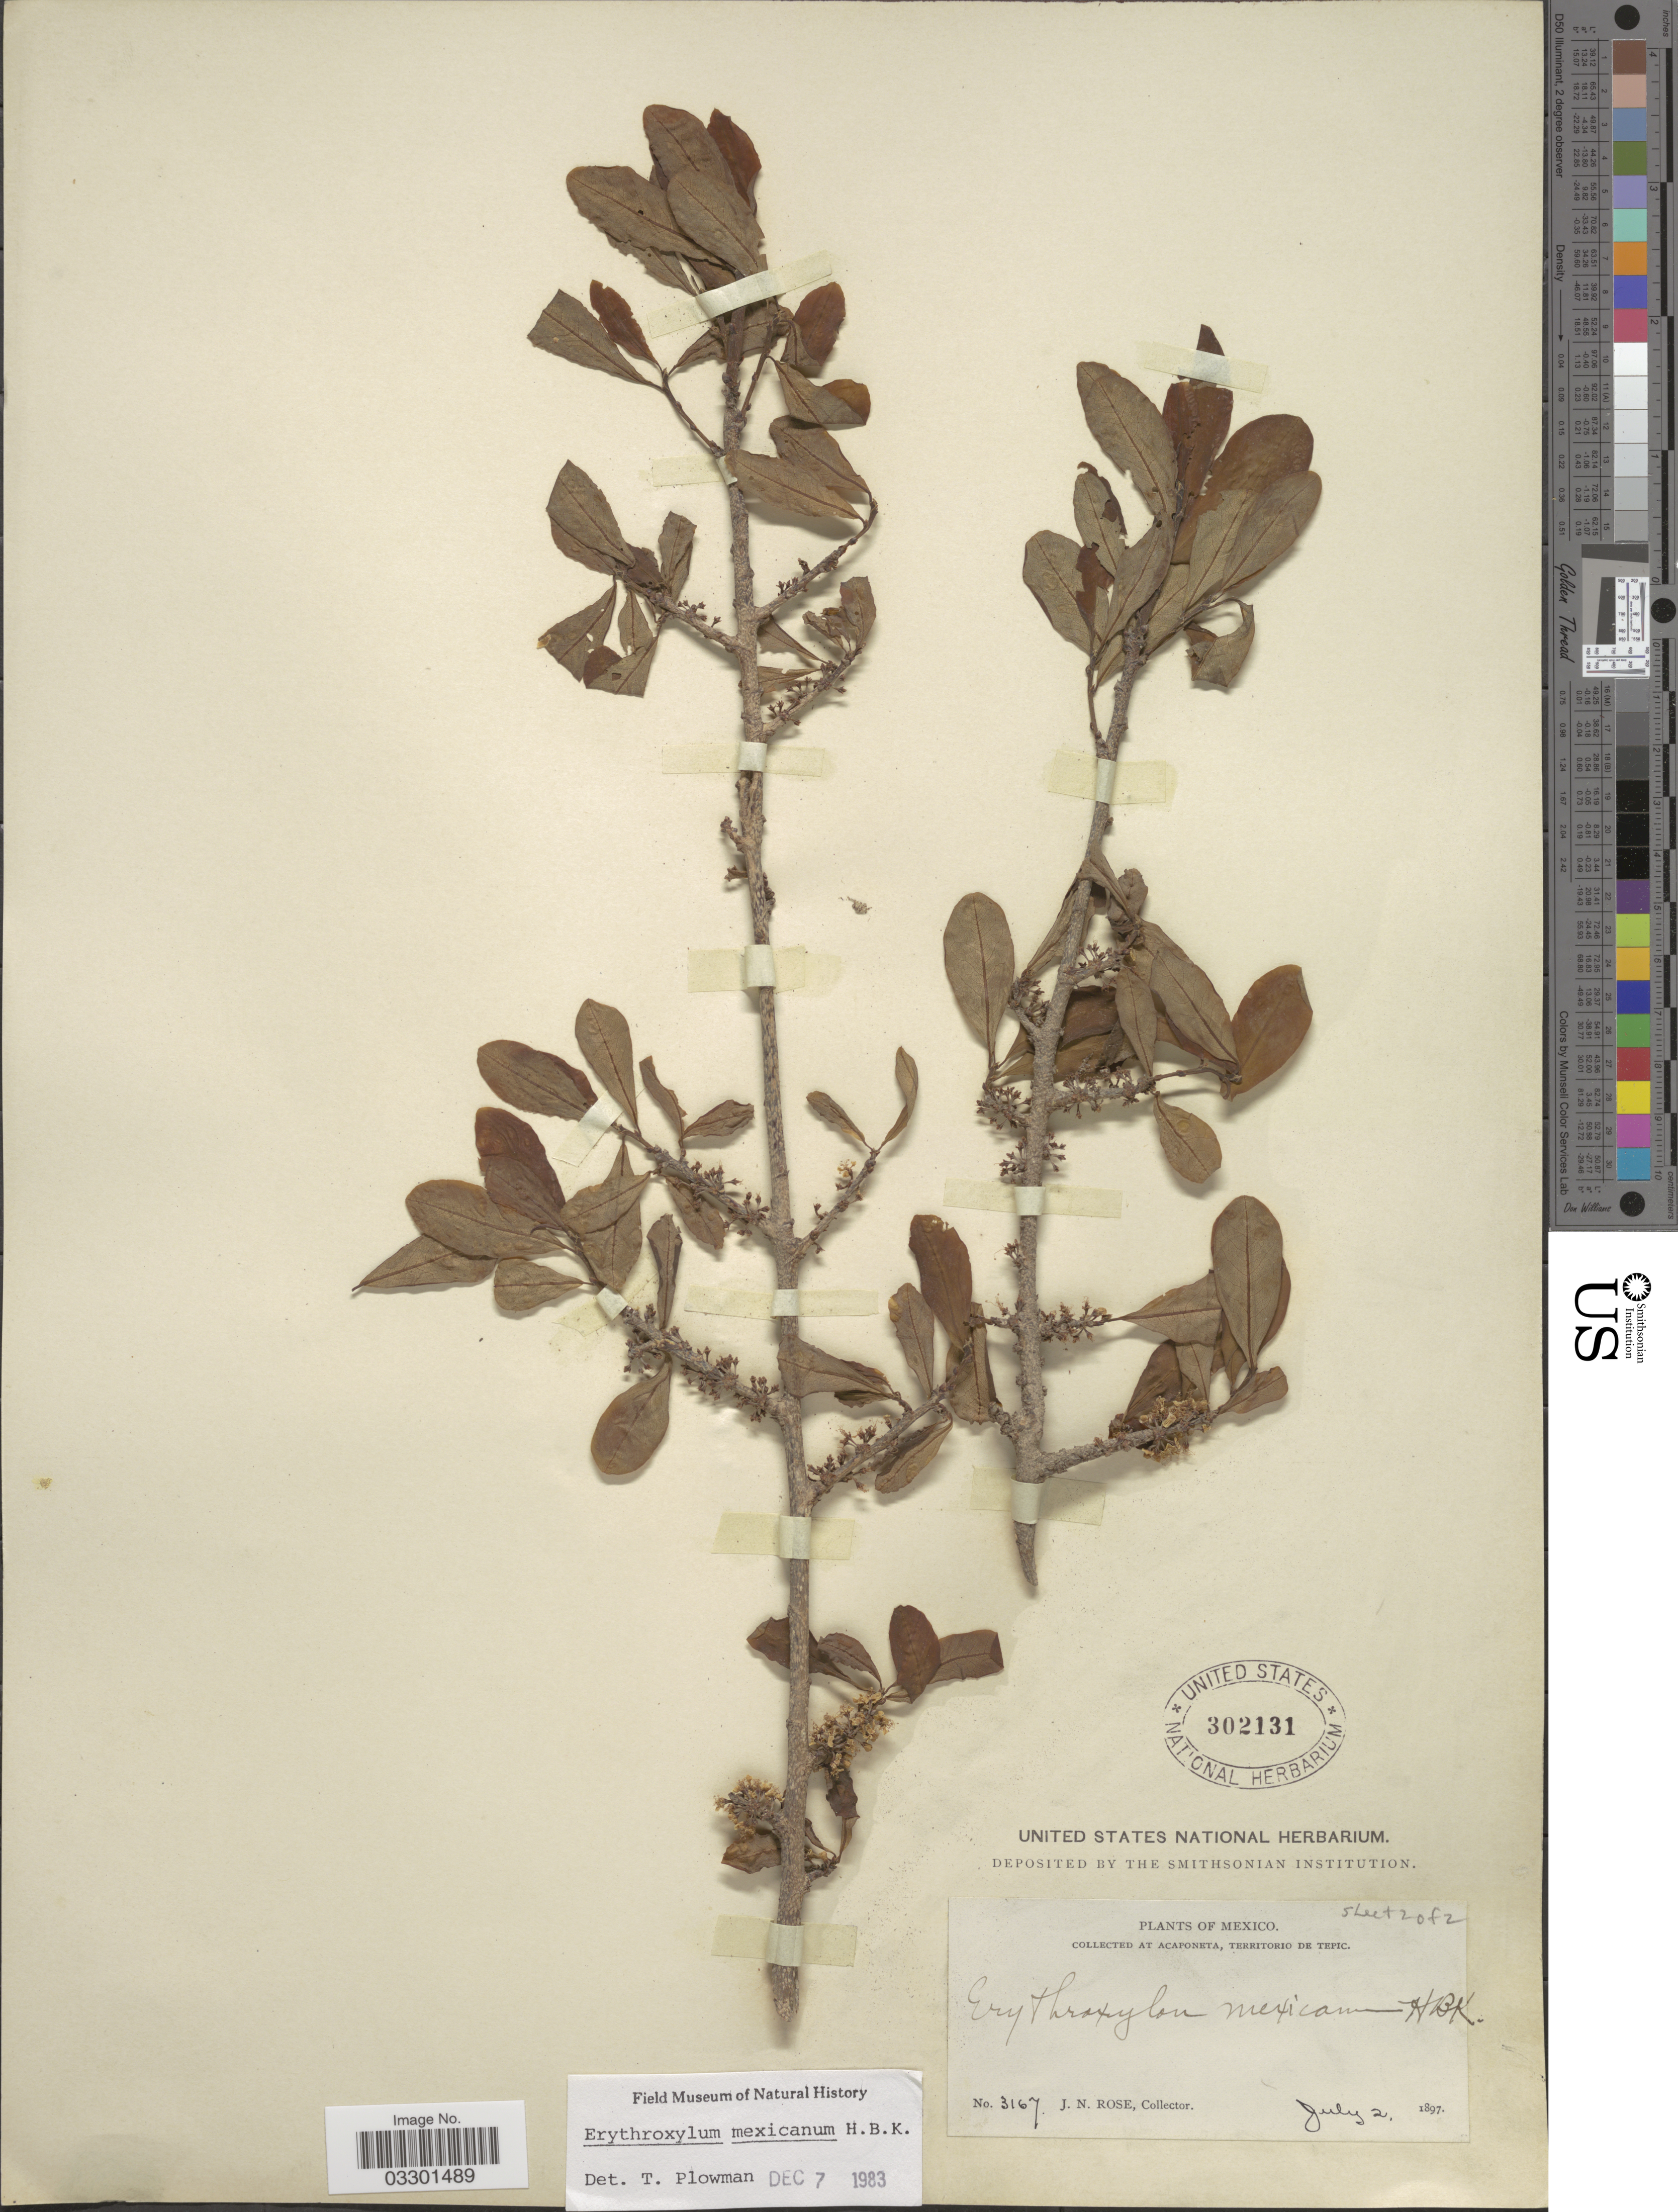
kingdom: Plantae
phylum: Tracheophyta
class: Magnoliopsida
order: Malpighiales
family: Erythroxylaceae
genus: Erythroxylum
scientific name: Erythroxylum mexicanum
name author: Kunth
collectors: J. N. Rose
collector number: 3167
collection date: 1897-07-02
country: Mexico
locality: At Acaponeta, Territorio de Tepic.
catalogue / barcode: US 302131